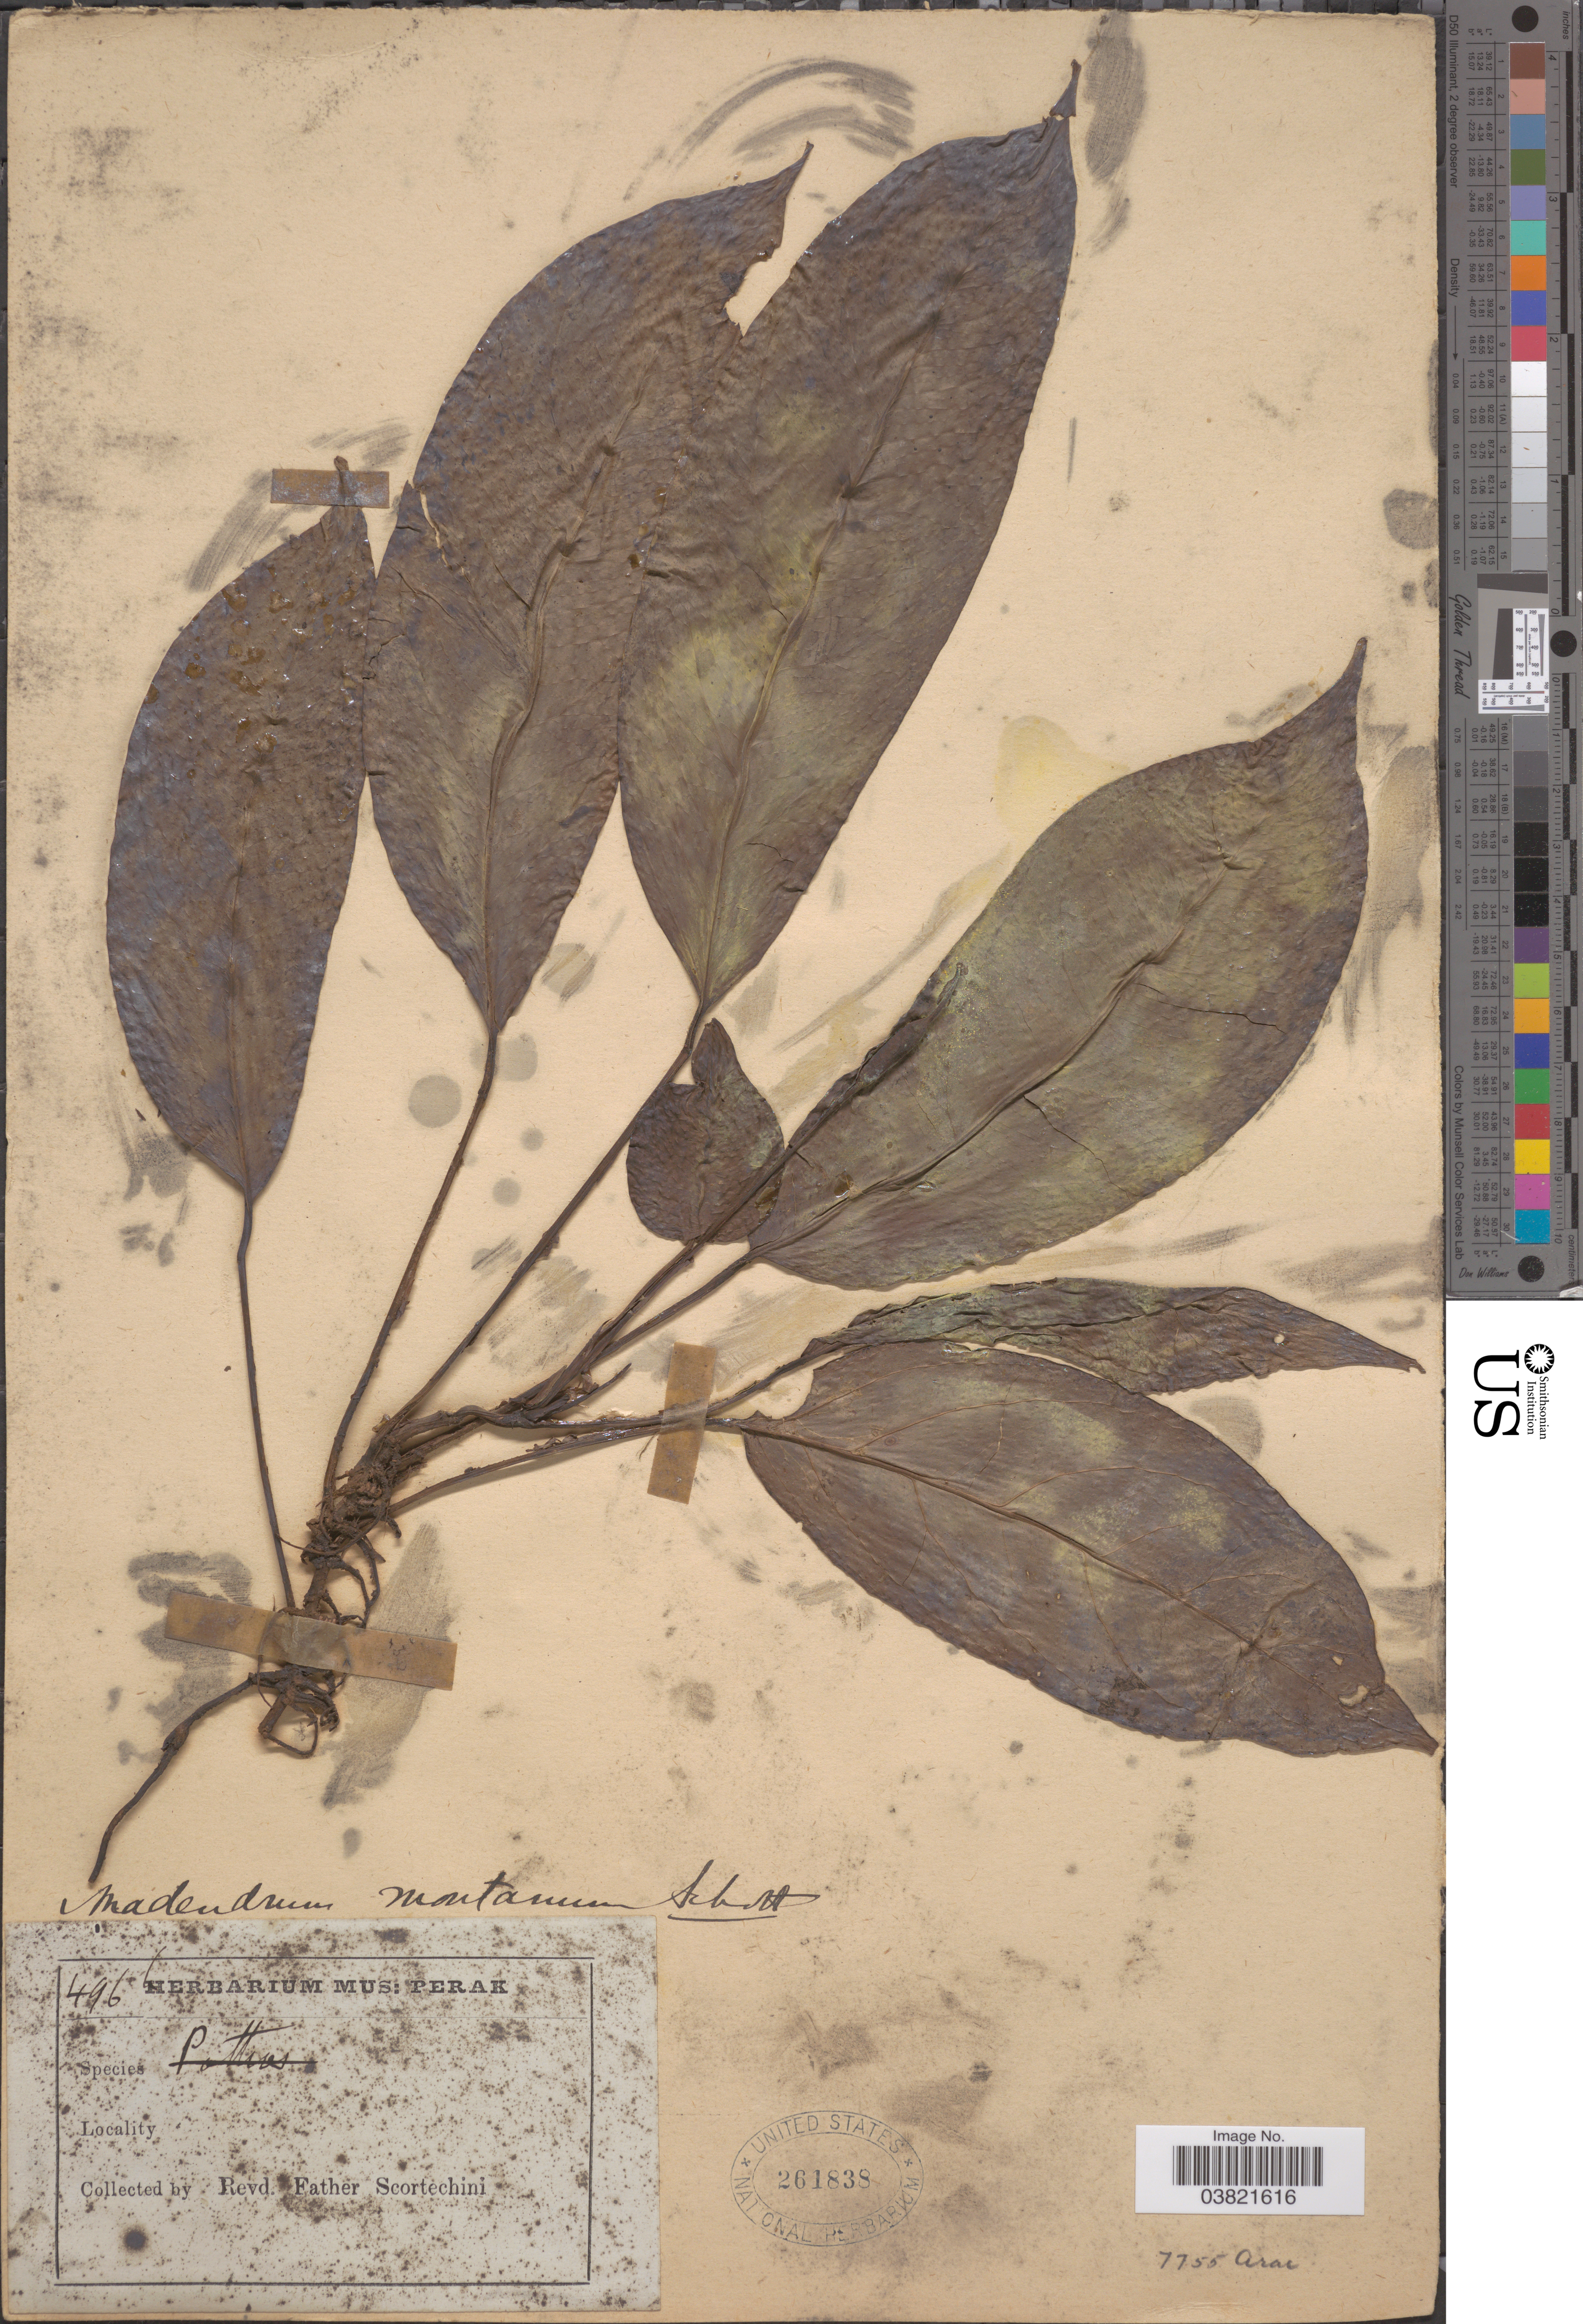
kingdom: Plantae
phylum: Tracheophyta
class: Liliopsida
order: Alismatales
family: Araceae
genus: Anadendrum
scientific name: Anadendrum microstachyum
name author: (de Vriese & Miq.) Backer & Alderw.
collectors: Fr. Scortechini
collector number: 496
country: Malaysia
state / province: Perak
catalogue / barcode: US 261838